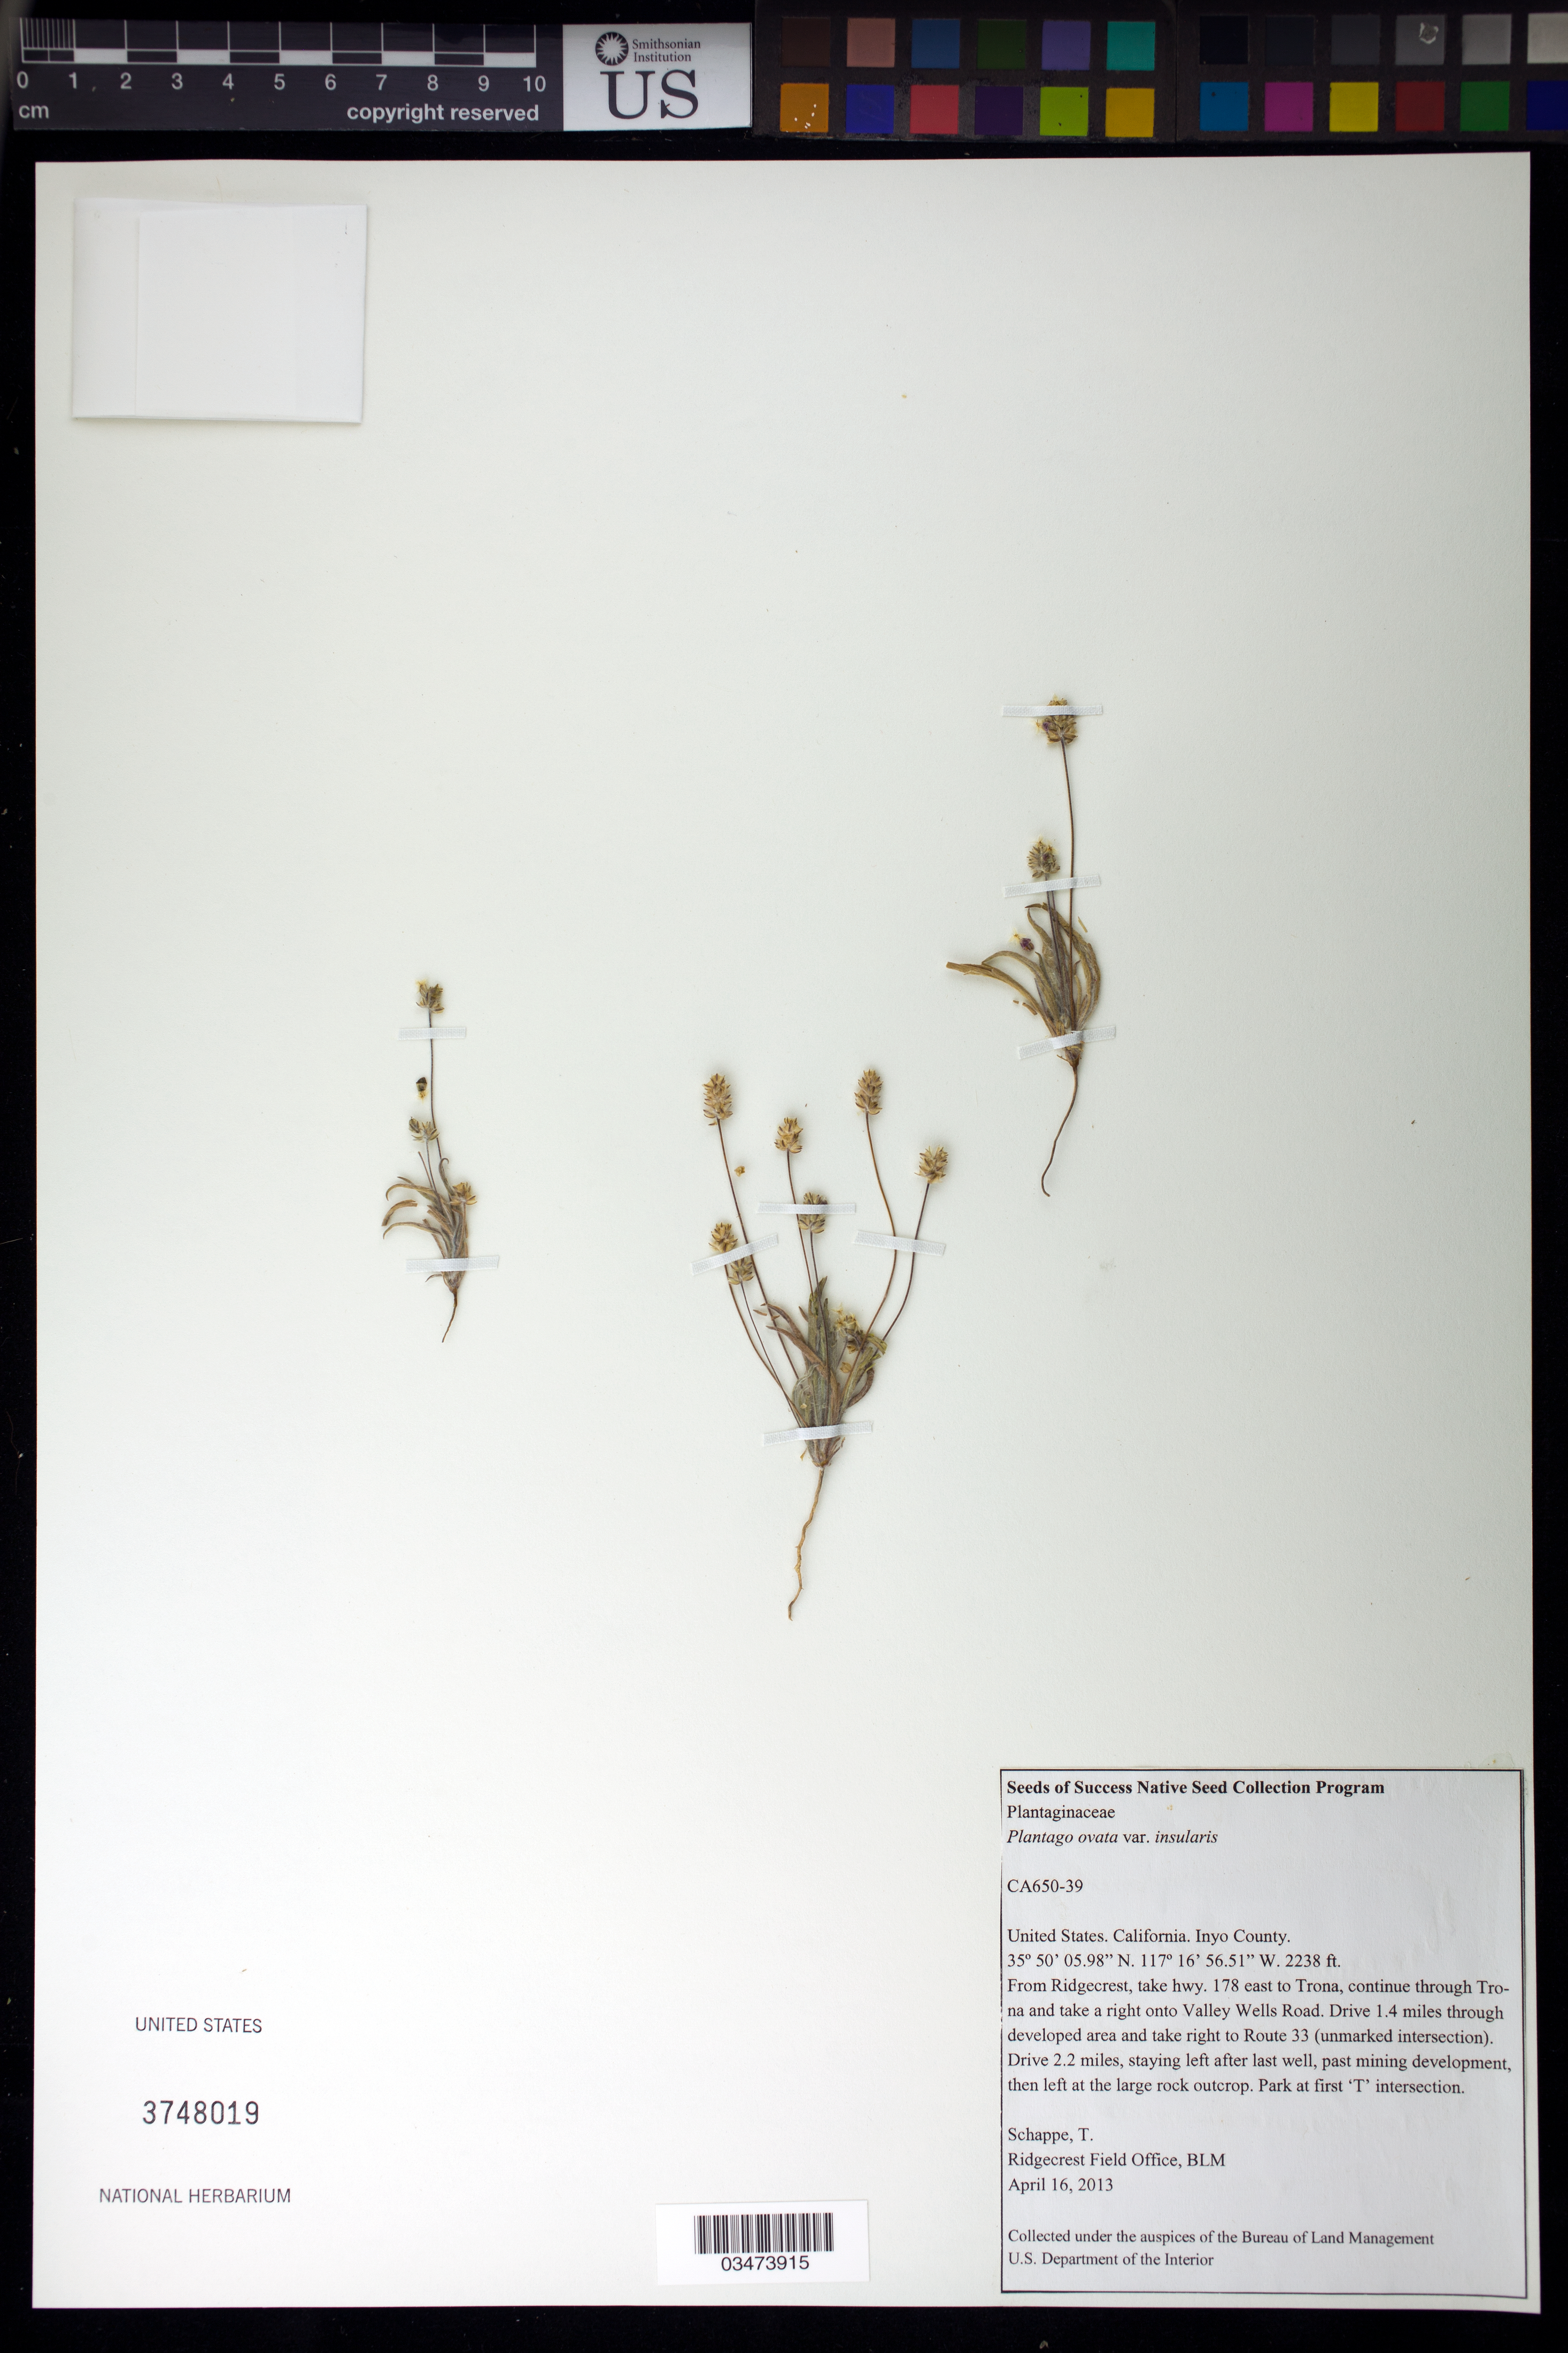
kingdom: Plantae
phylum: Tracheophyta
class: Magnoliopsida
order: Lamiales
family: Plantaginaceae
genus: Plantago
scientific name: Plantago ovata var. insularis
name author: (Eastw.) Meyers & Liston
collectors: T. Schappe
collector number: CA650-39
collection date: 2013-04-16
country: United States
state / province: California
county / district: Inyo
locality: From Ridgecrest E to Trona on Hwy 178 onto Valley Wells Rd for 1.4 miles and 2.2 miles on Route 33.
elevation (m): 682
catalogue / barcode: US 3748019